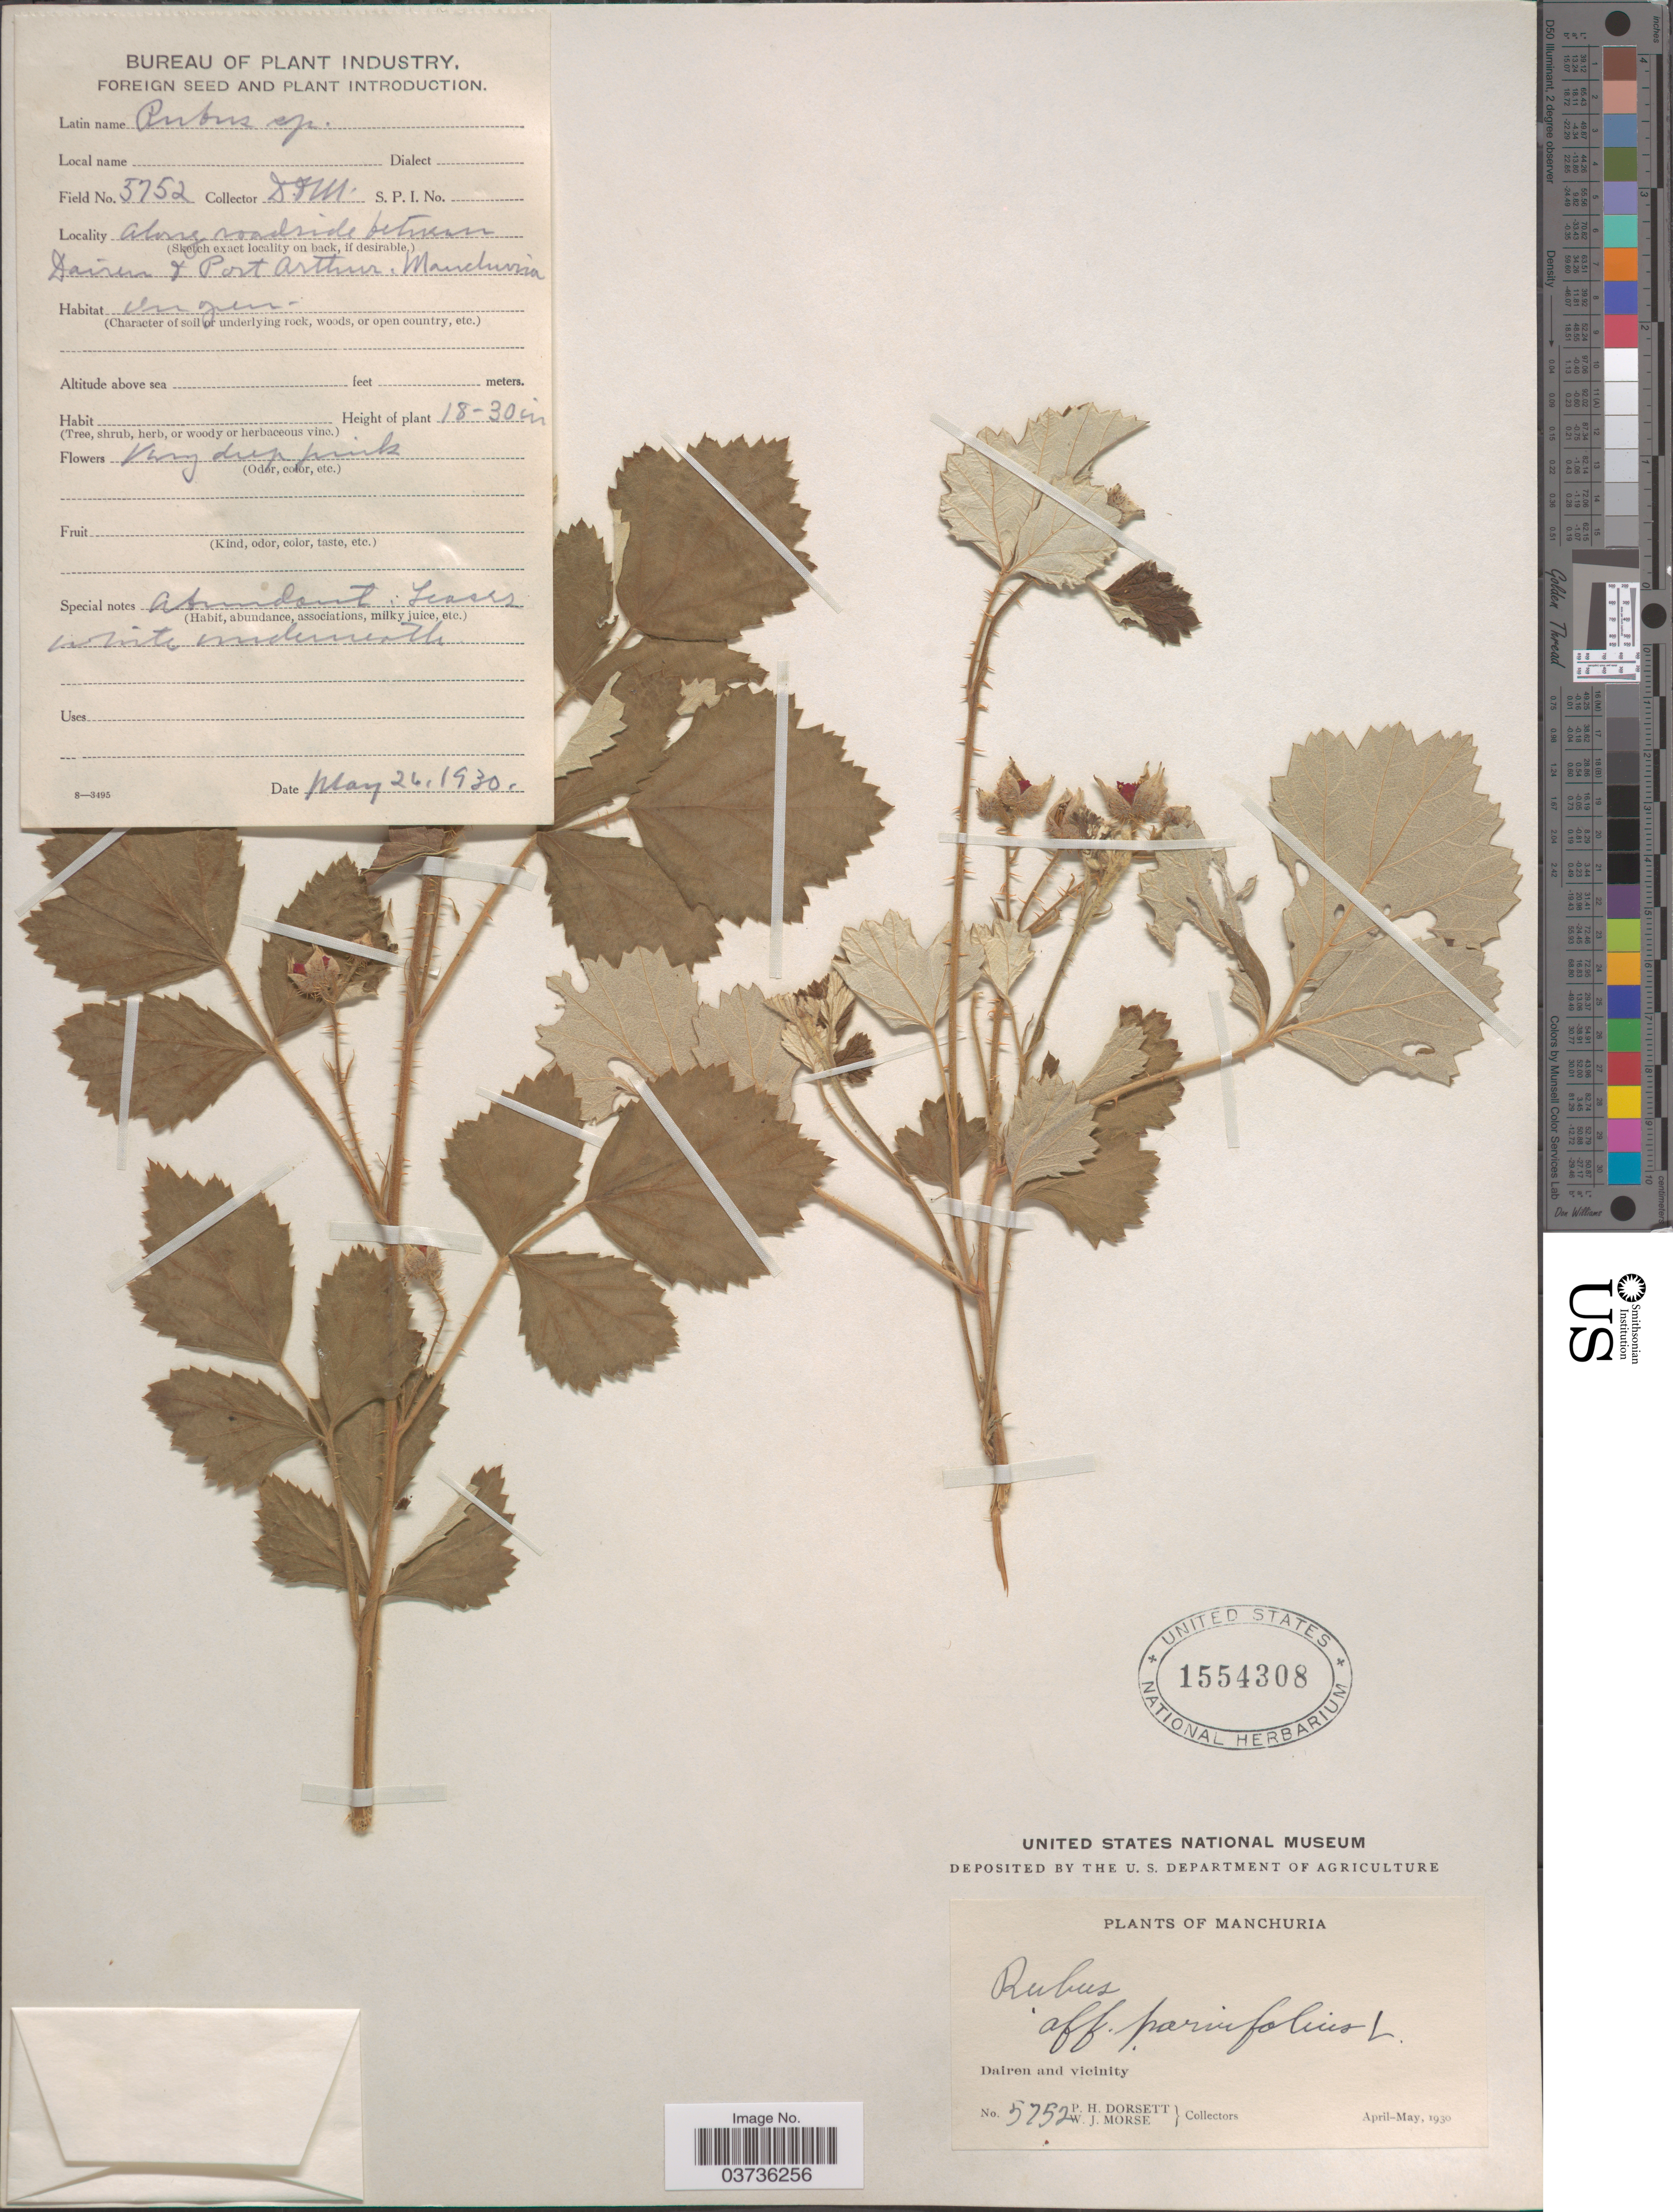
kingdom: Plantae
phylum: Tracheophyta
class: Magnoliopsida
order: Rosales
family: Rosaceae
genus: Rubus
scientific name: Rubus parvifolius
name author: L.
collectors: P. H. Dorsett & W. J. Morse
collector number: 5752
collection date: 1930-05-26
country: China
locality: Manchuria. Dairen and vicinity. Along roadside between Dairen & Port Arthur.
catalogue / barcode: US 1554308